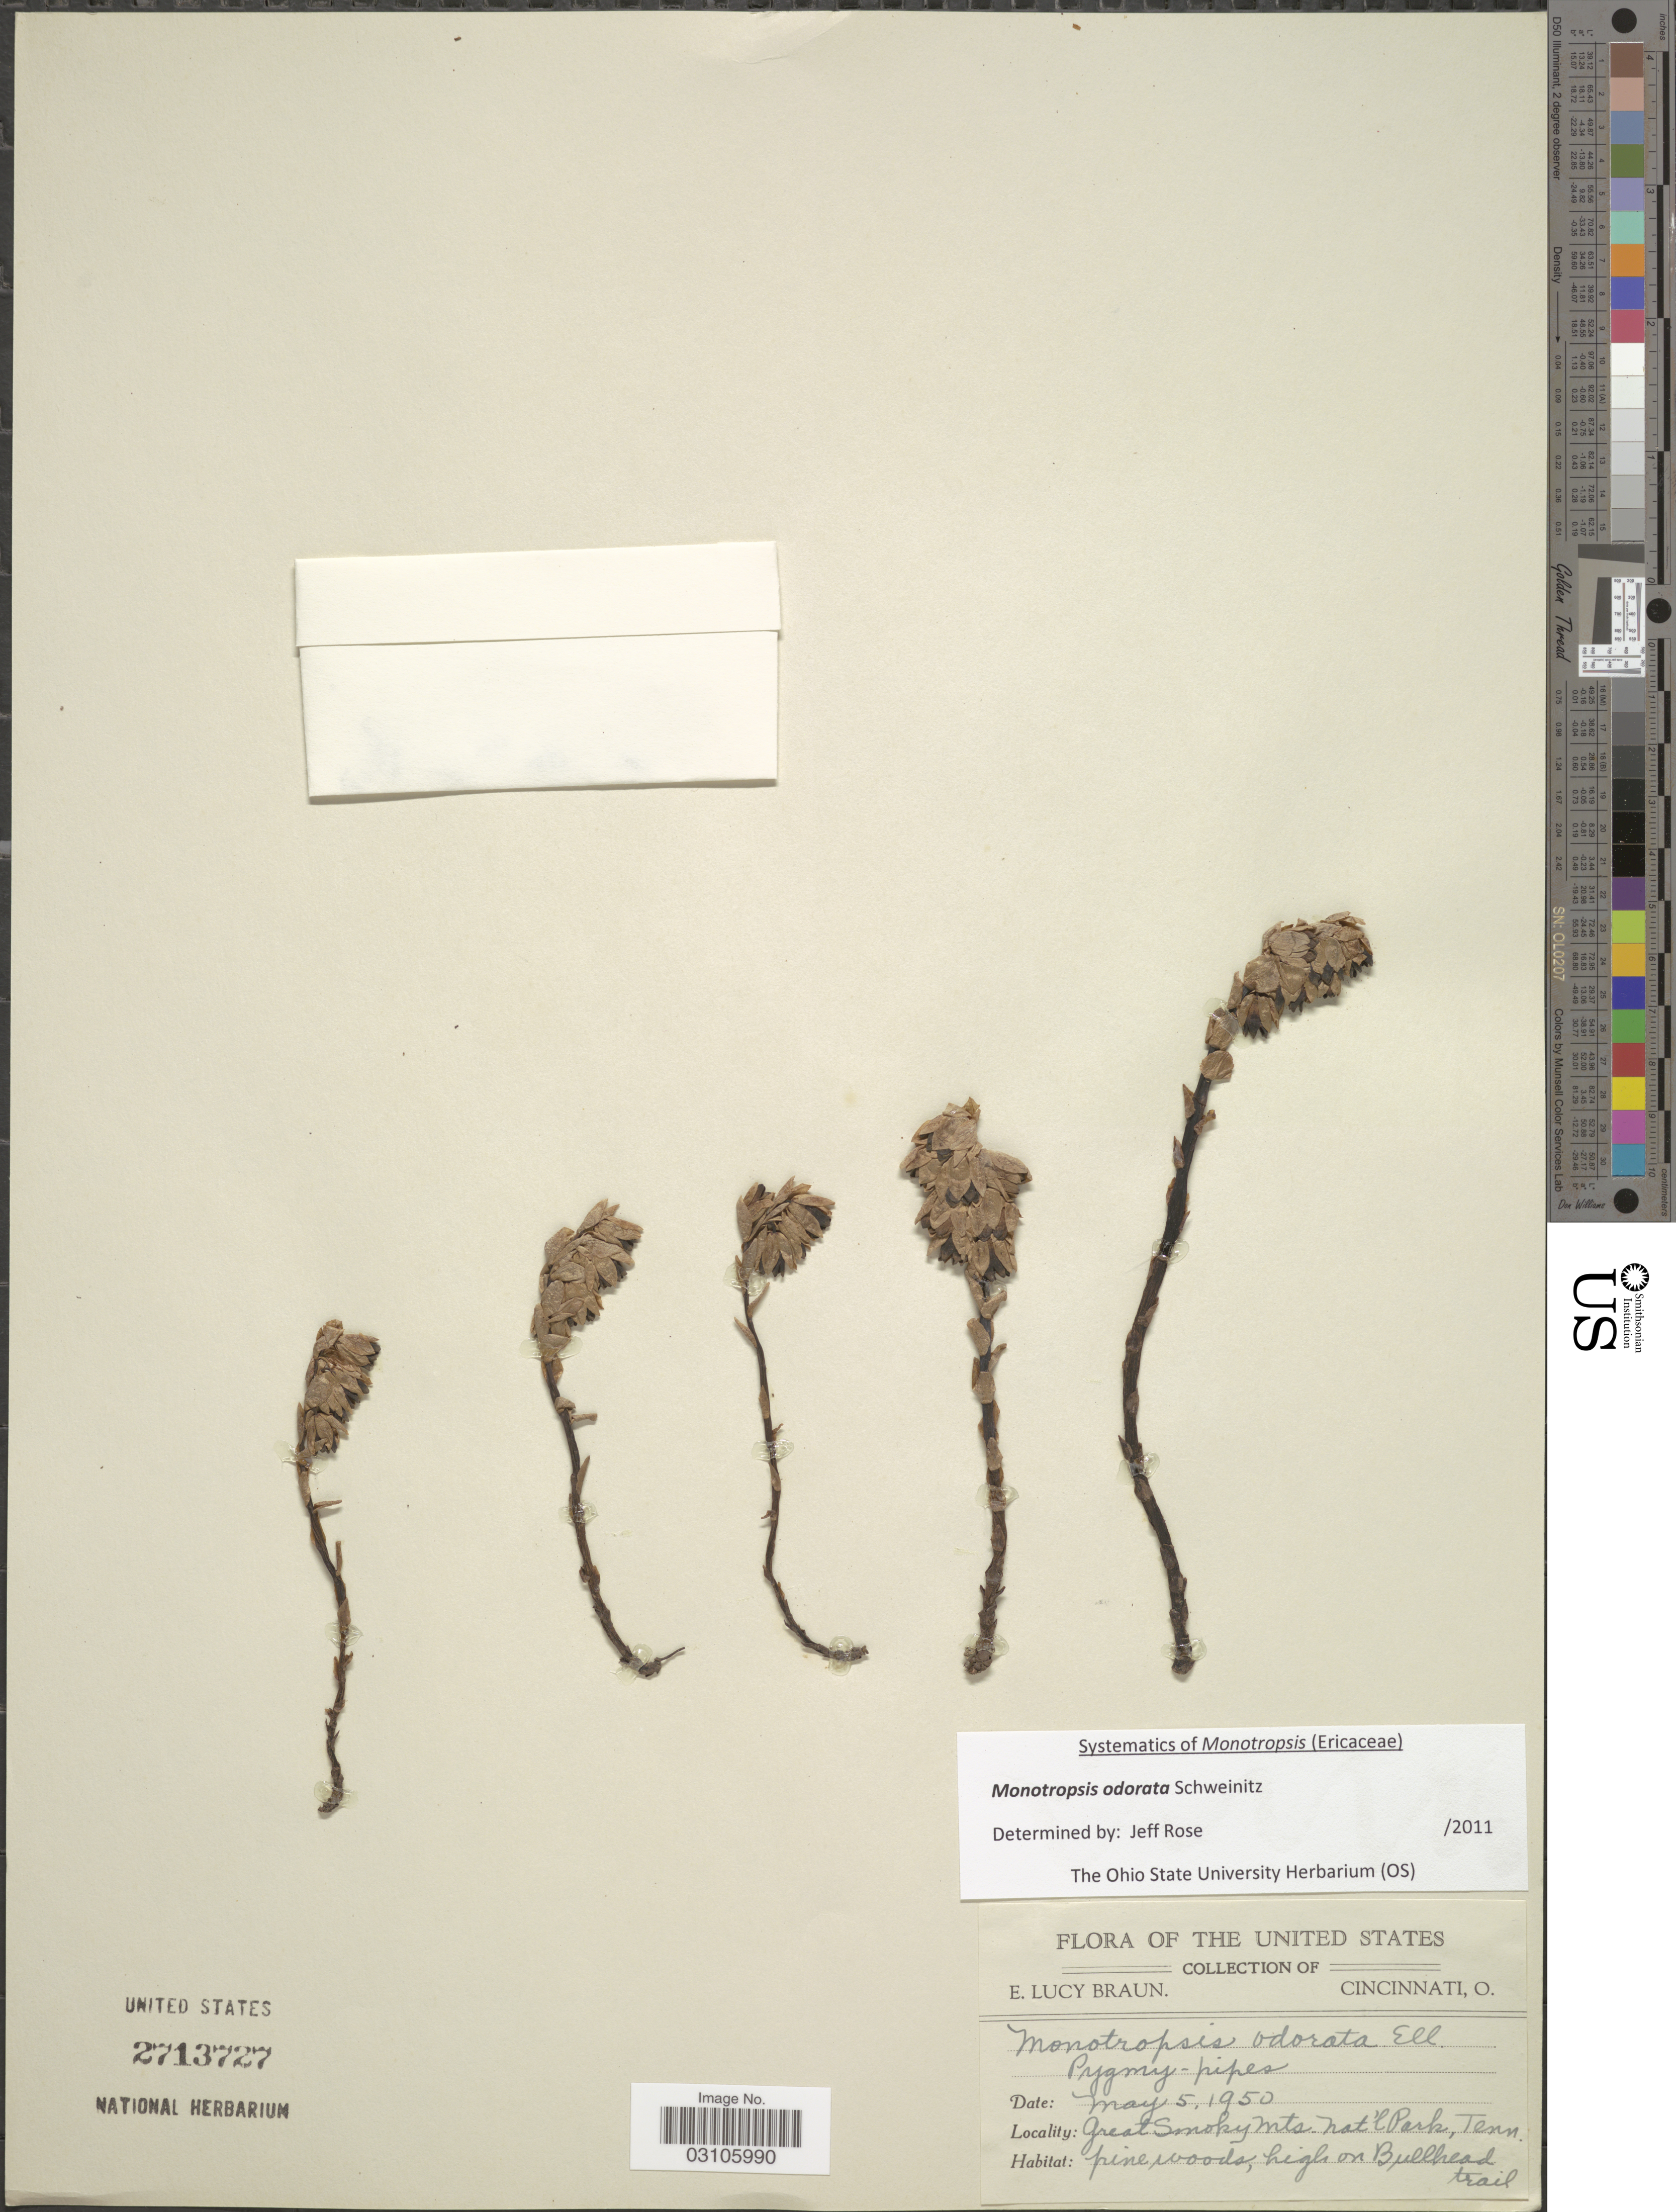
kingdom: Plantae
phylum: Tracheophyta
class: Magnoliopsida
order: Ericales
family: Ericaceae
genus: Monotropsis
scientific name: Monotropsis odorata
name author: Schwein. ex Elliott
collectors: E. L. Braun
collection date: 1950-05-05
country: United States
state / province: Tennessee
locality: Great Smoky Mts Nat'l Park, Tenn. High on Bullhead trail.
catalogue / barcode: US 2713727